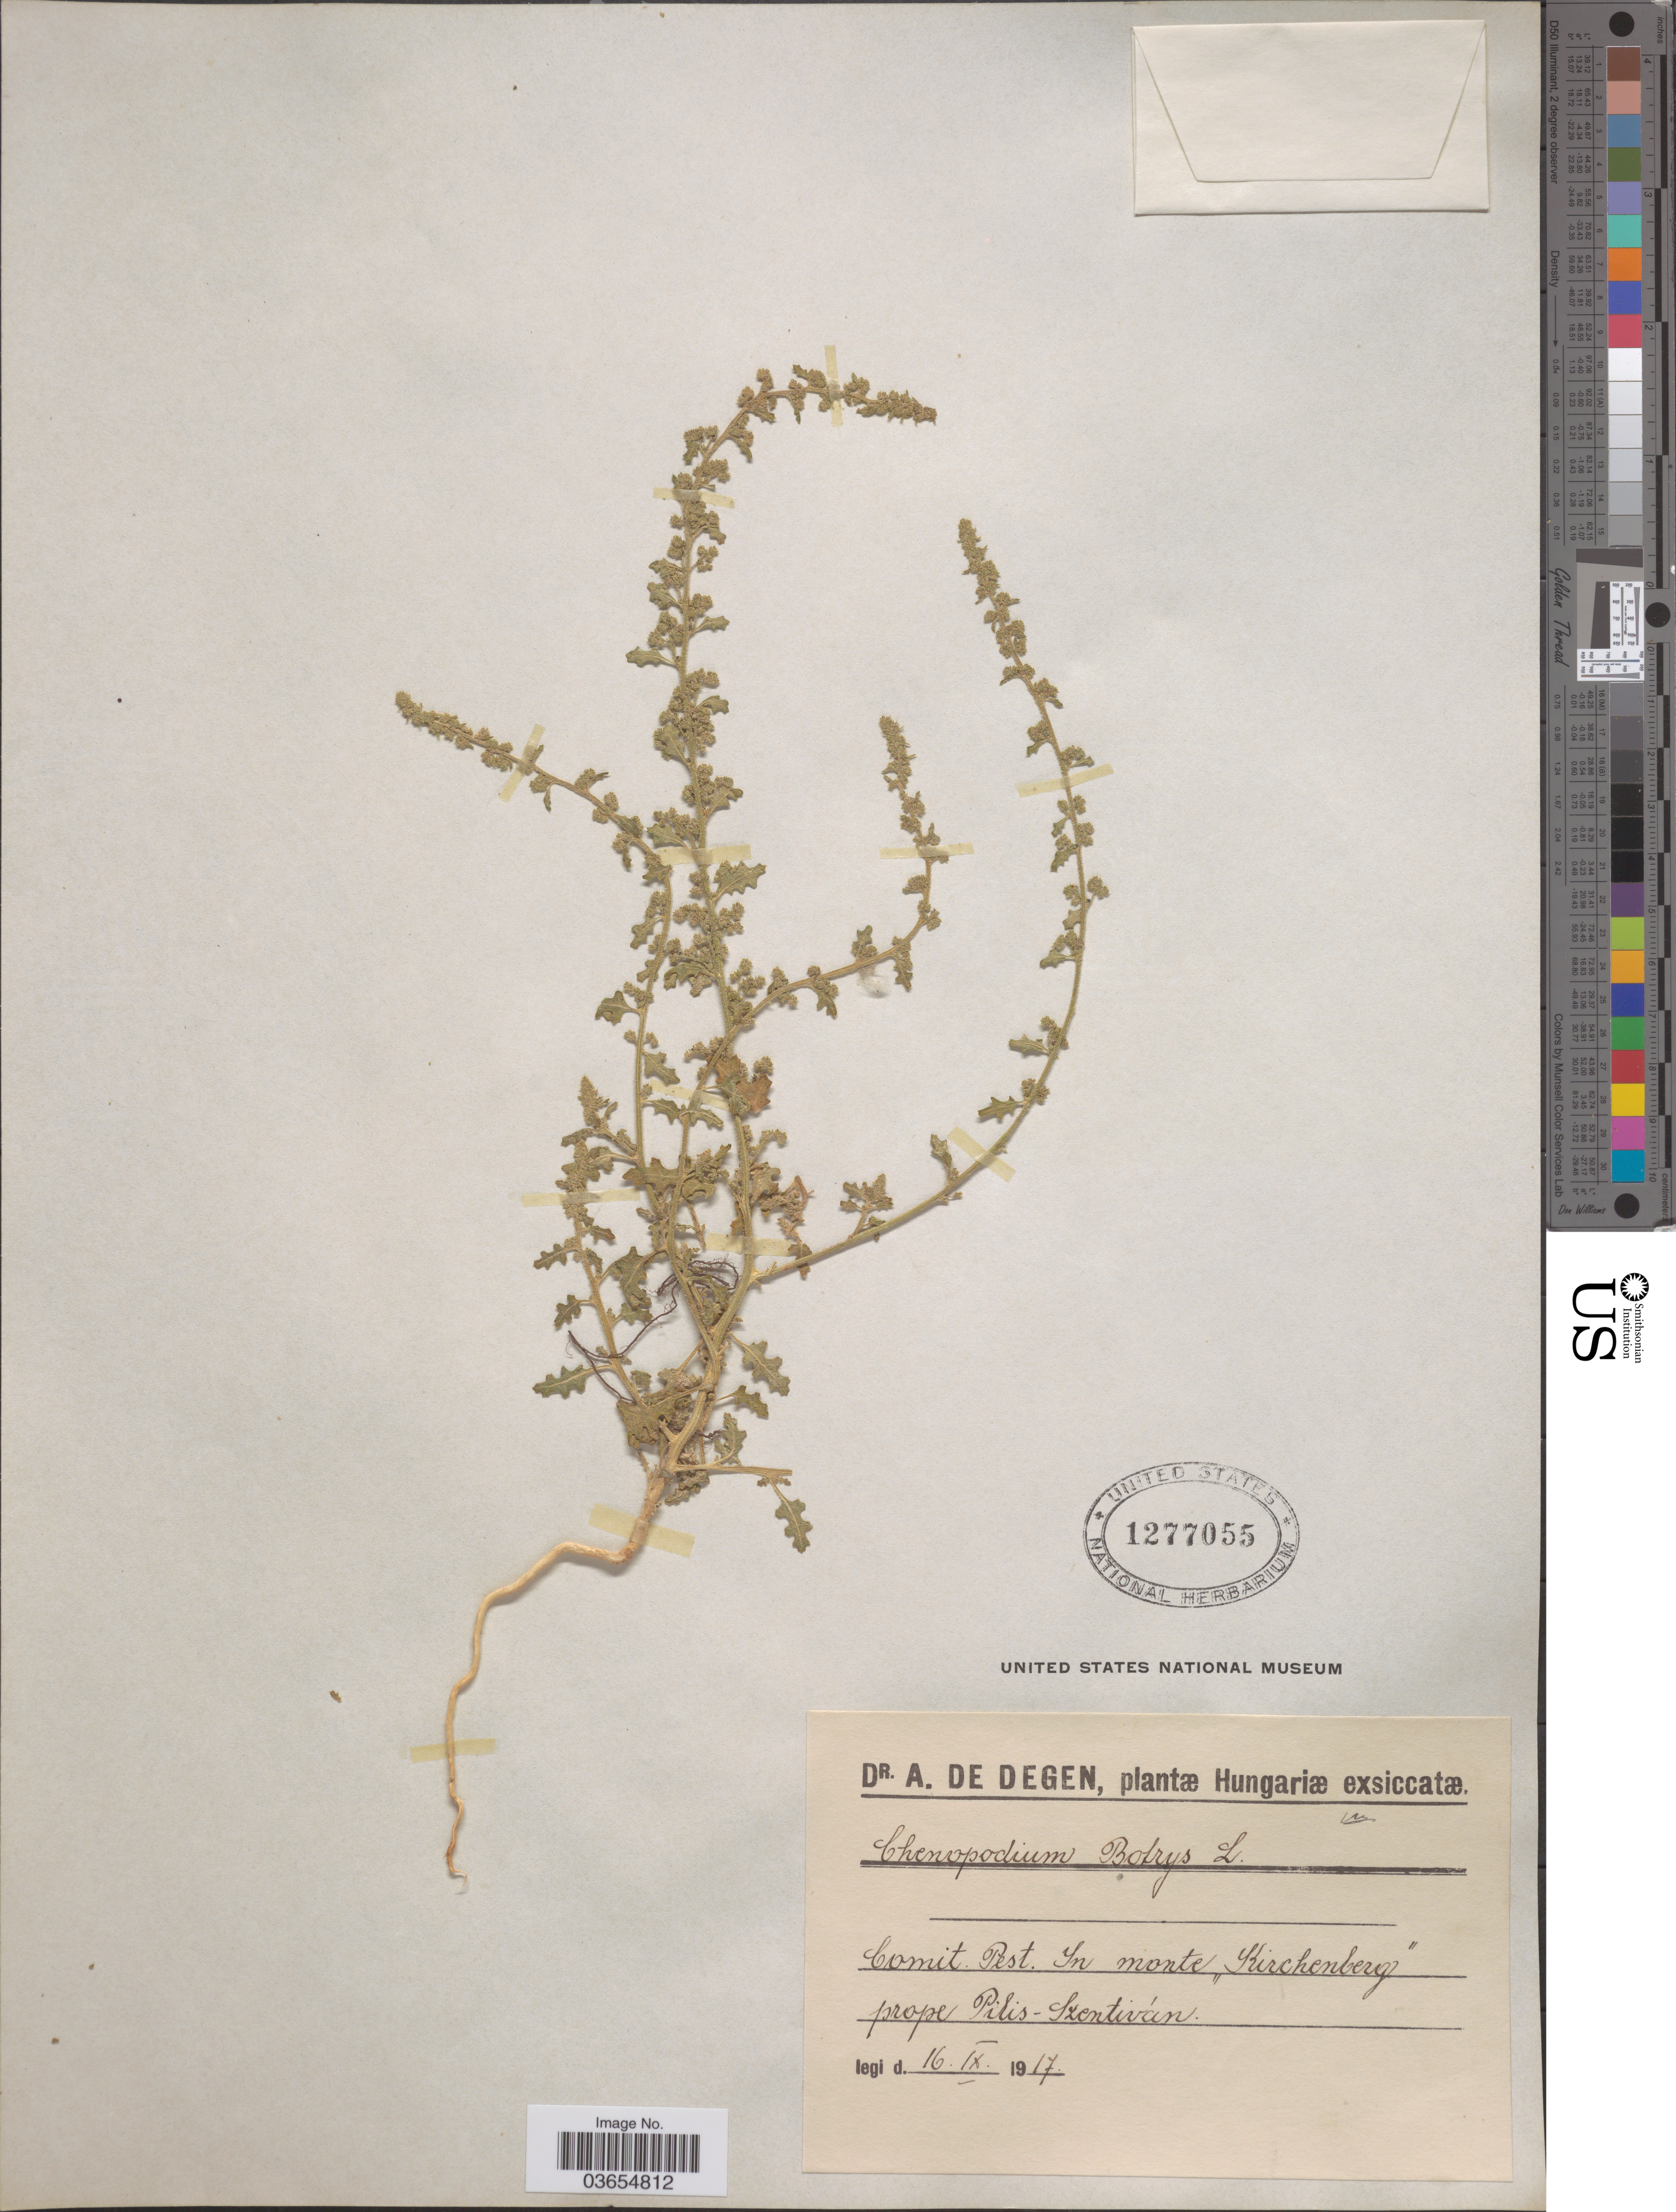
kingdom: Plantae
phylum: Tracheophyta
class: Magnoliopsida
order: Caryophyllales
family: Amaranthaceae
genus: Chenopodium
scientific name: Chenopodium botrys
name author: L.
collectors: A. Degen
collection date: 1917-09-16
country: Hungary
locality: Hungariæ. Comit. Pest. In monte "Kirchenberg" prope Pilis-Szentiván.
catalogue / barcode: US 1277055